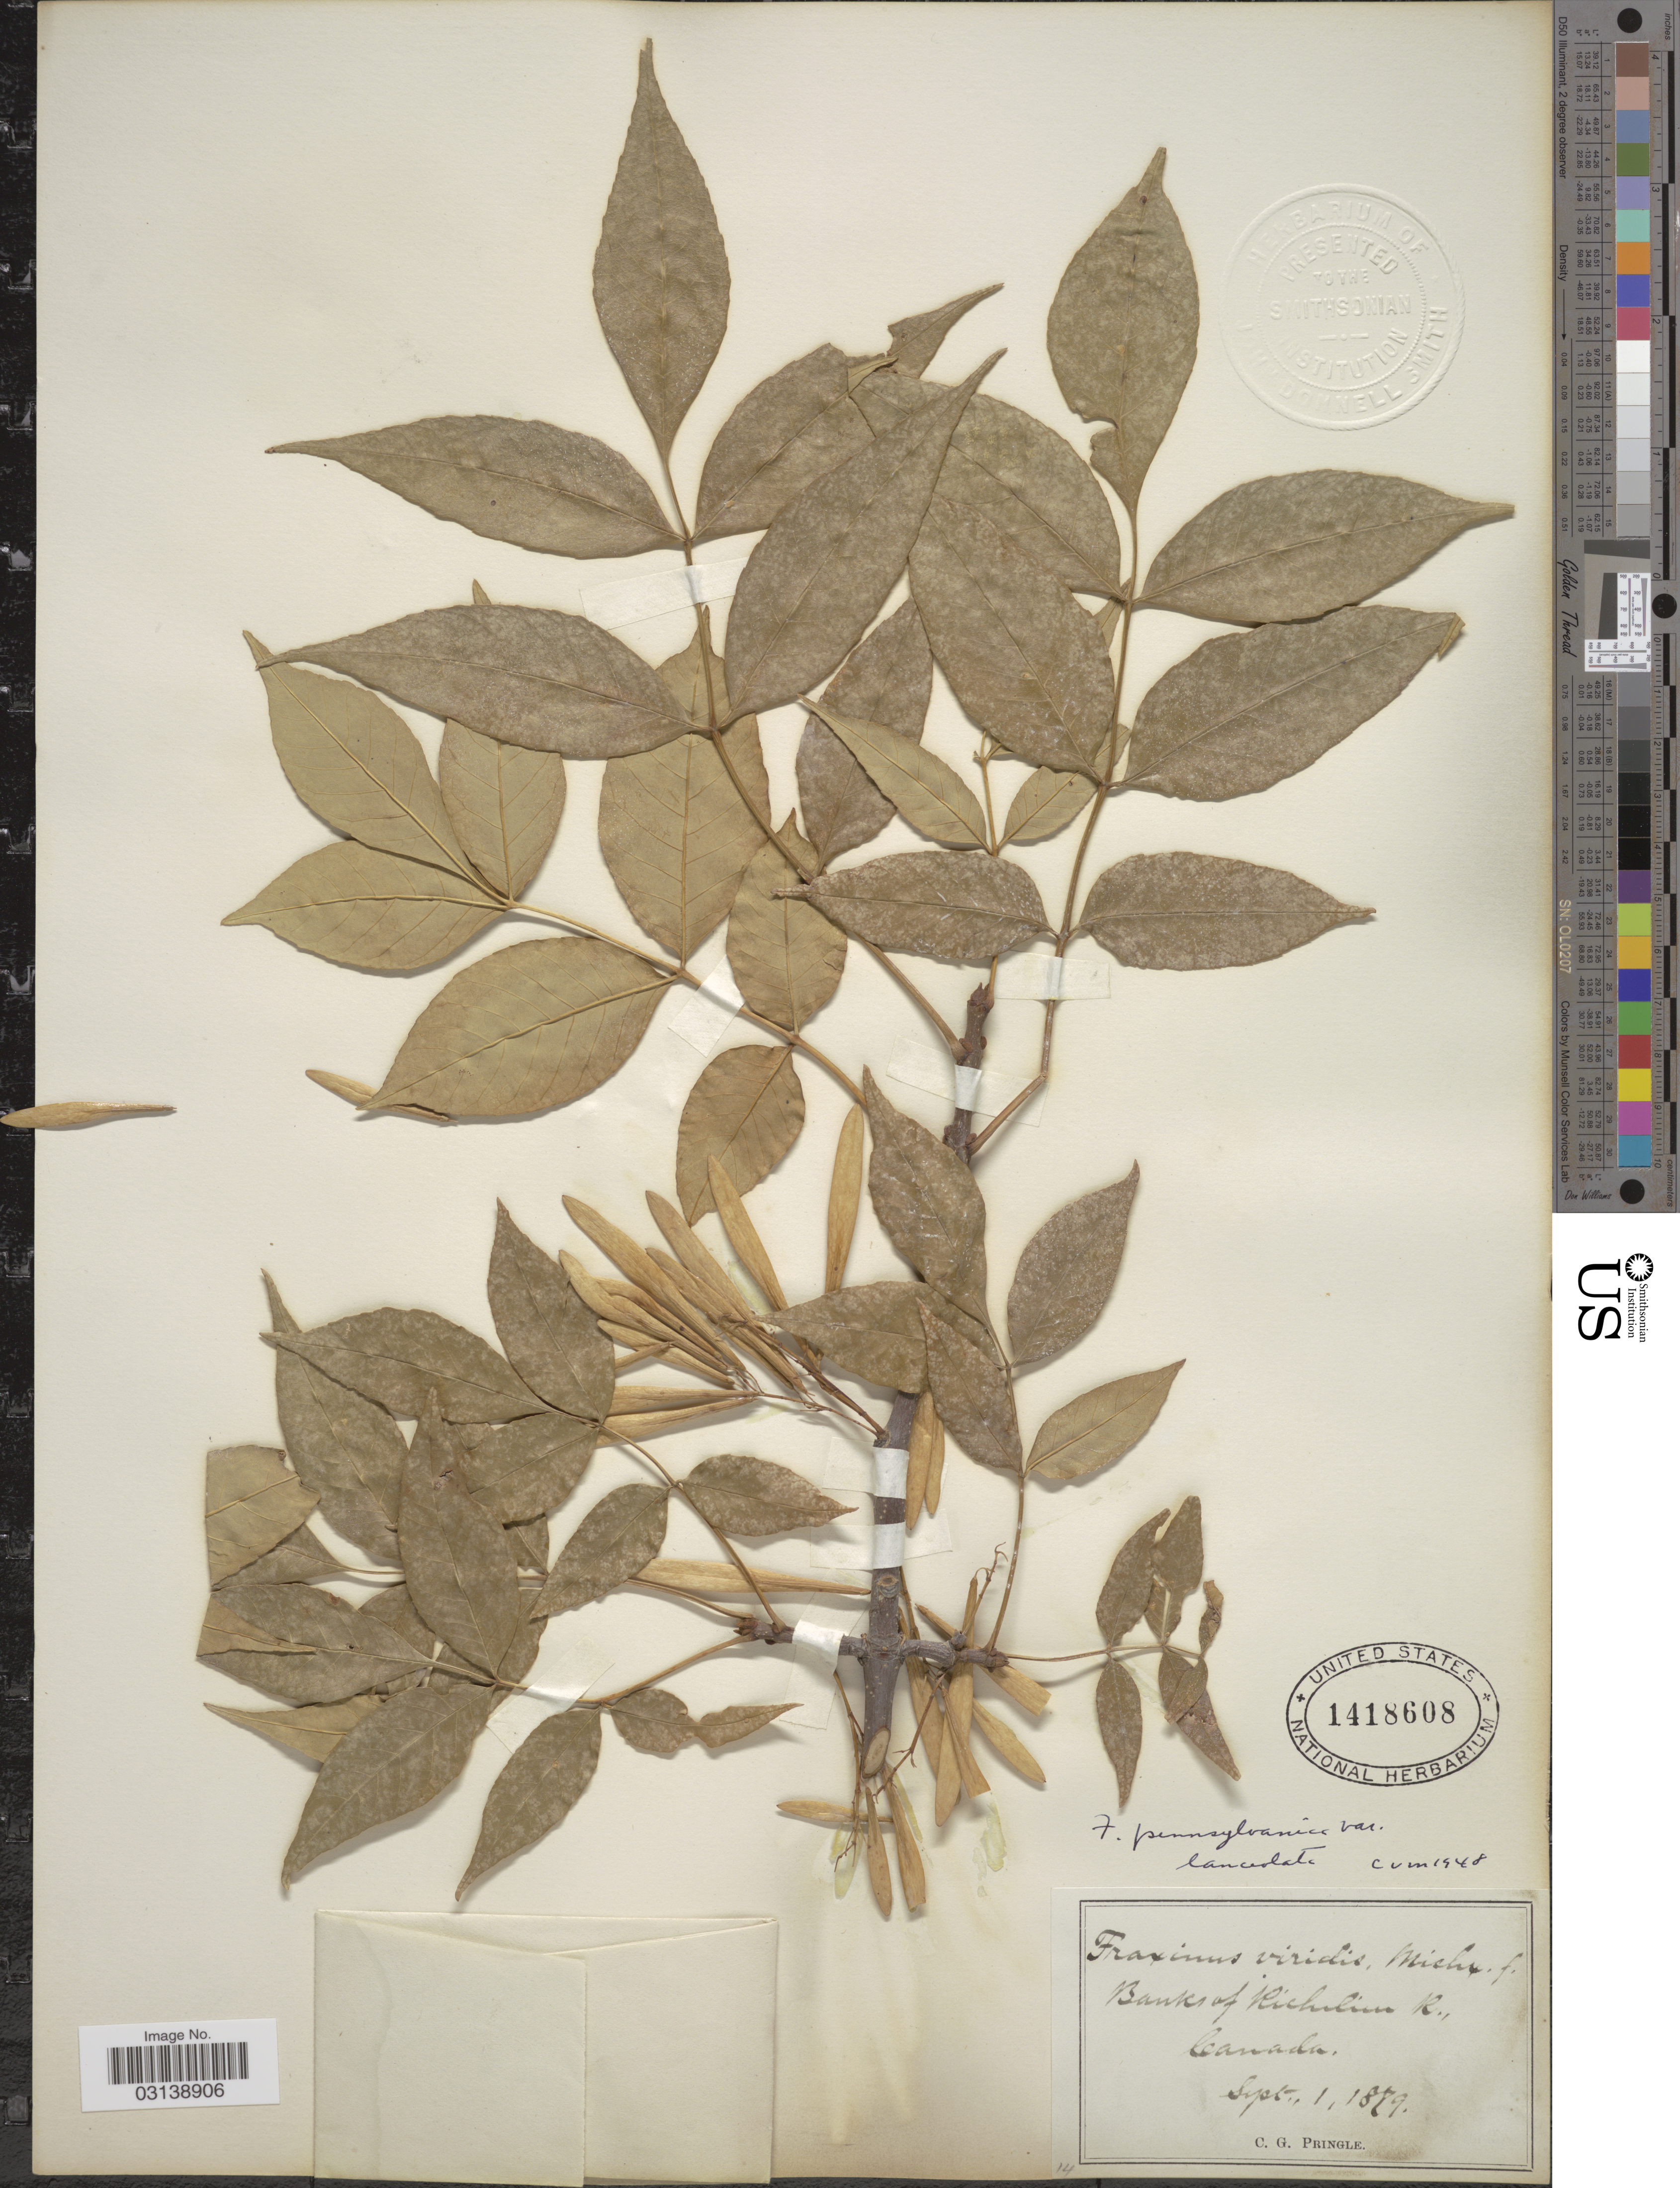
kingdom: Plantae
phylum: Tracheophyta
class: Magnoliopsida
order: Lamiales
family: Oleaceae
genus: Fraxinus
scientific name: Fraxinus pennsylvanica var. campestris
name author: (Britton) F.C. Gates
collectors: C. G. Pringle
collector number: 14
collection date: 1879-09-01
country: Canada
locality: Banks of Richelieu R.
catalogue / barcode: US 1418608